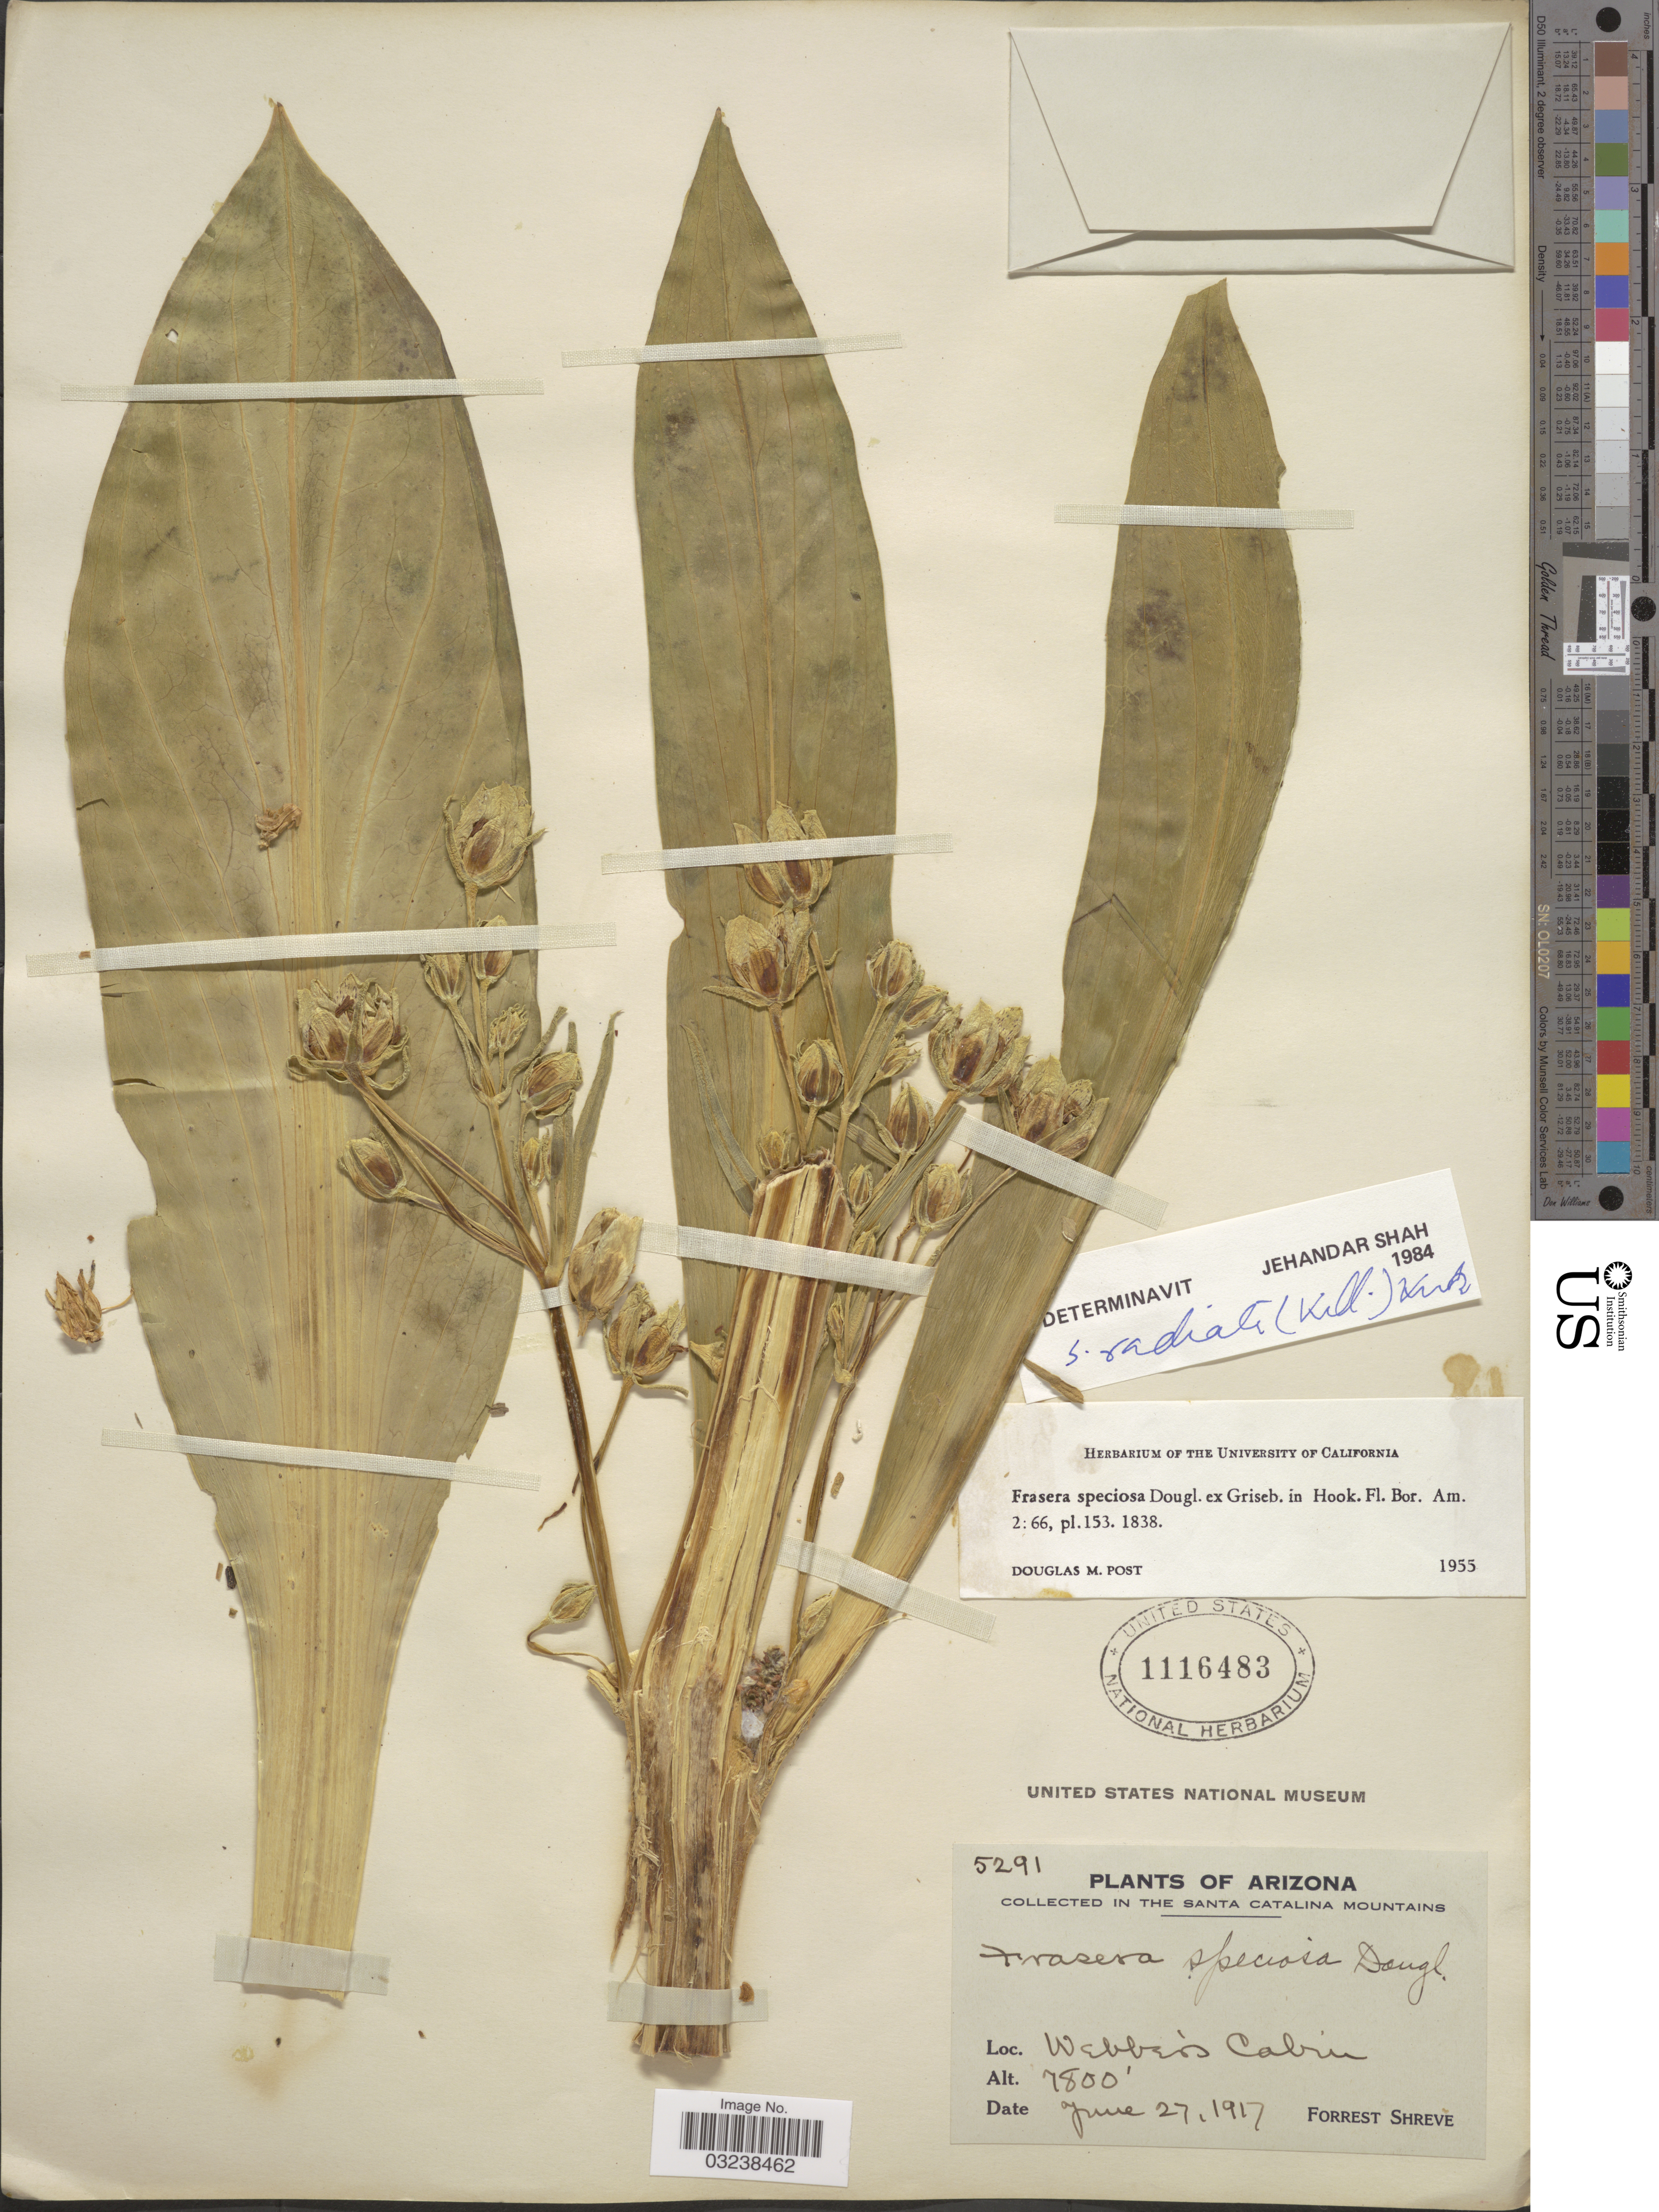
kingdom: Plantae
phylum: Tracheophyta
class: Magnoliopsida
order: Gentianales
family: Gentianaceae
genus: Swertia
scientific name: Swertia radiata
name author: (Kellogg) Kuntze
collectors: F. Shreve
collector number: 5291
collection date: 1917-06-27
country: United States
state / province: Arizona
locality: The Santa Catalina Mountains. Webber's Cabin.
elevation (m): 2377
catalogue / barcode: US 1116483